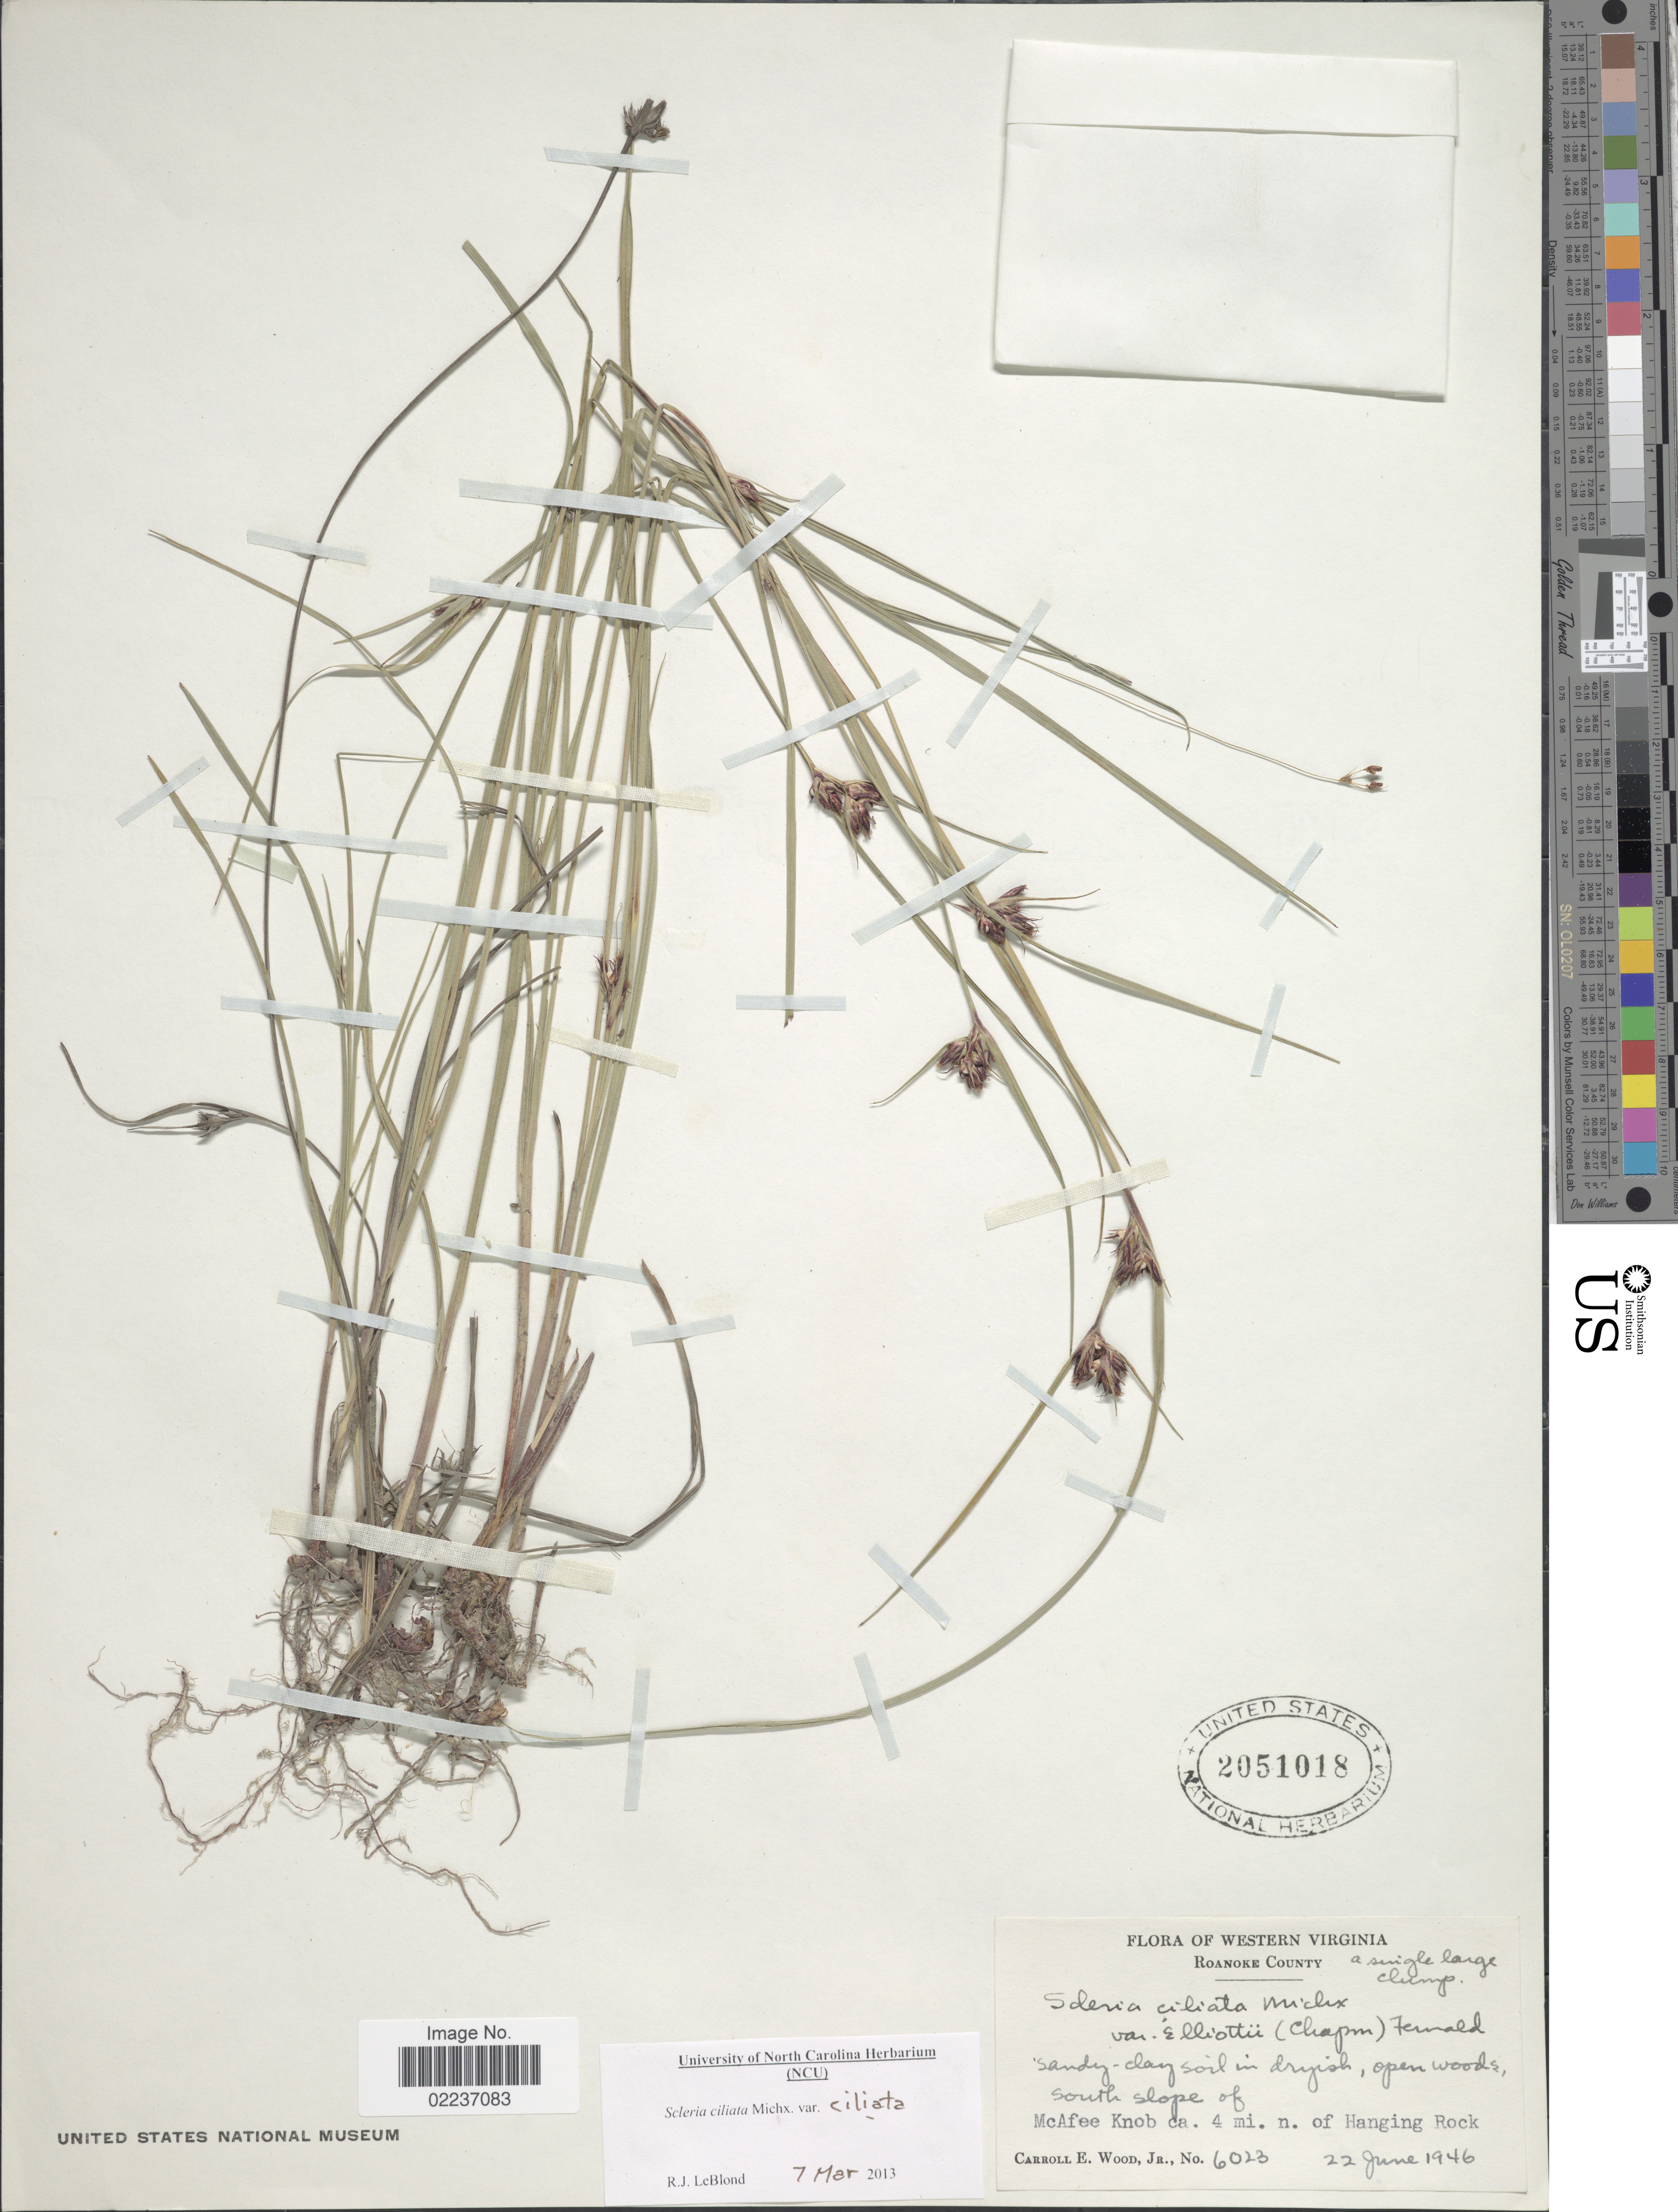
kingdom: Plantae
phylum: Tracheophyta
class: Liliopsida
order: Poales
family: Cyperaceae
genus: Scleria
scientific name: Scleria ciliata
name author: Michx.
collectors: C. E. Wood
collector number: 6023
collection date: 1946-06-22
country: United States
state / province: Virginia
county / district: Randolph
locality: Roanoke County, south slope of McAfee Knob ca. 4 mil. n. of Hanging Rock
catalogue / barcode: US 2051018